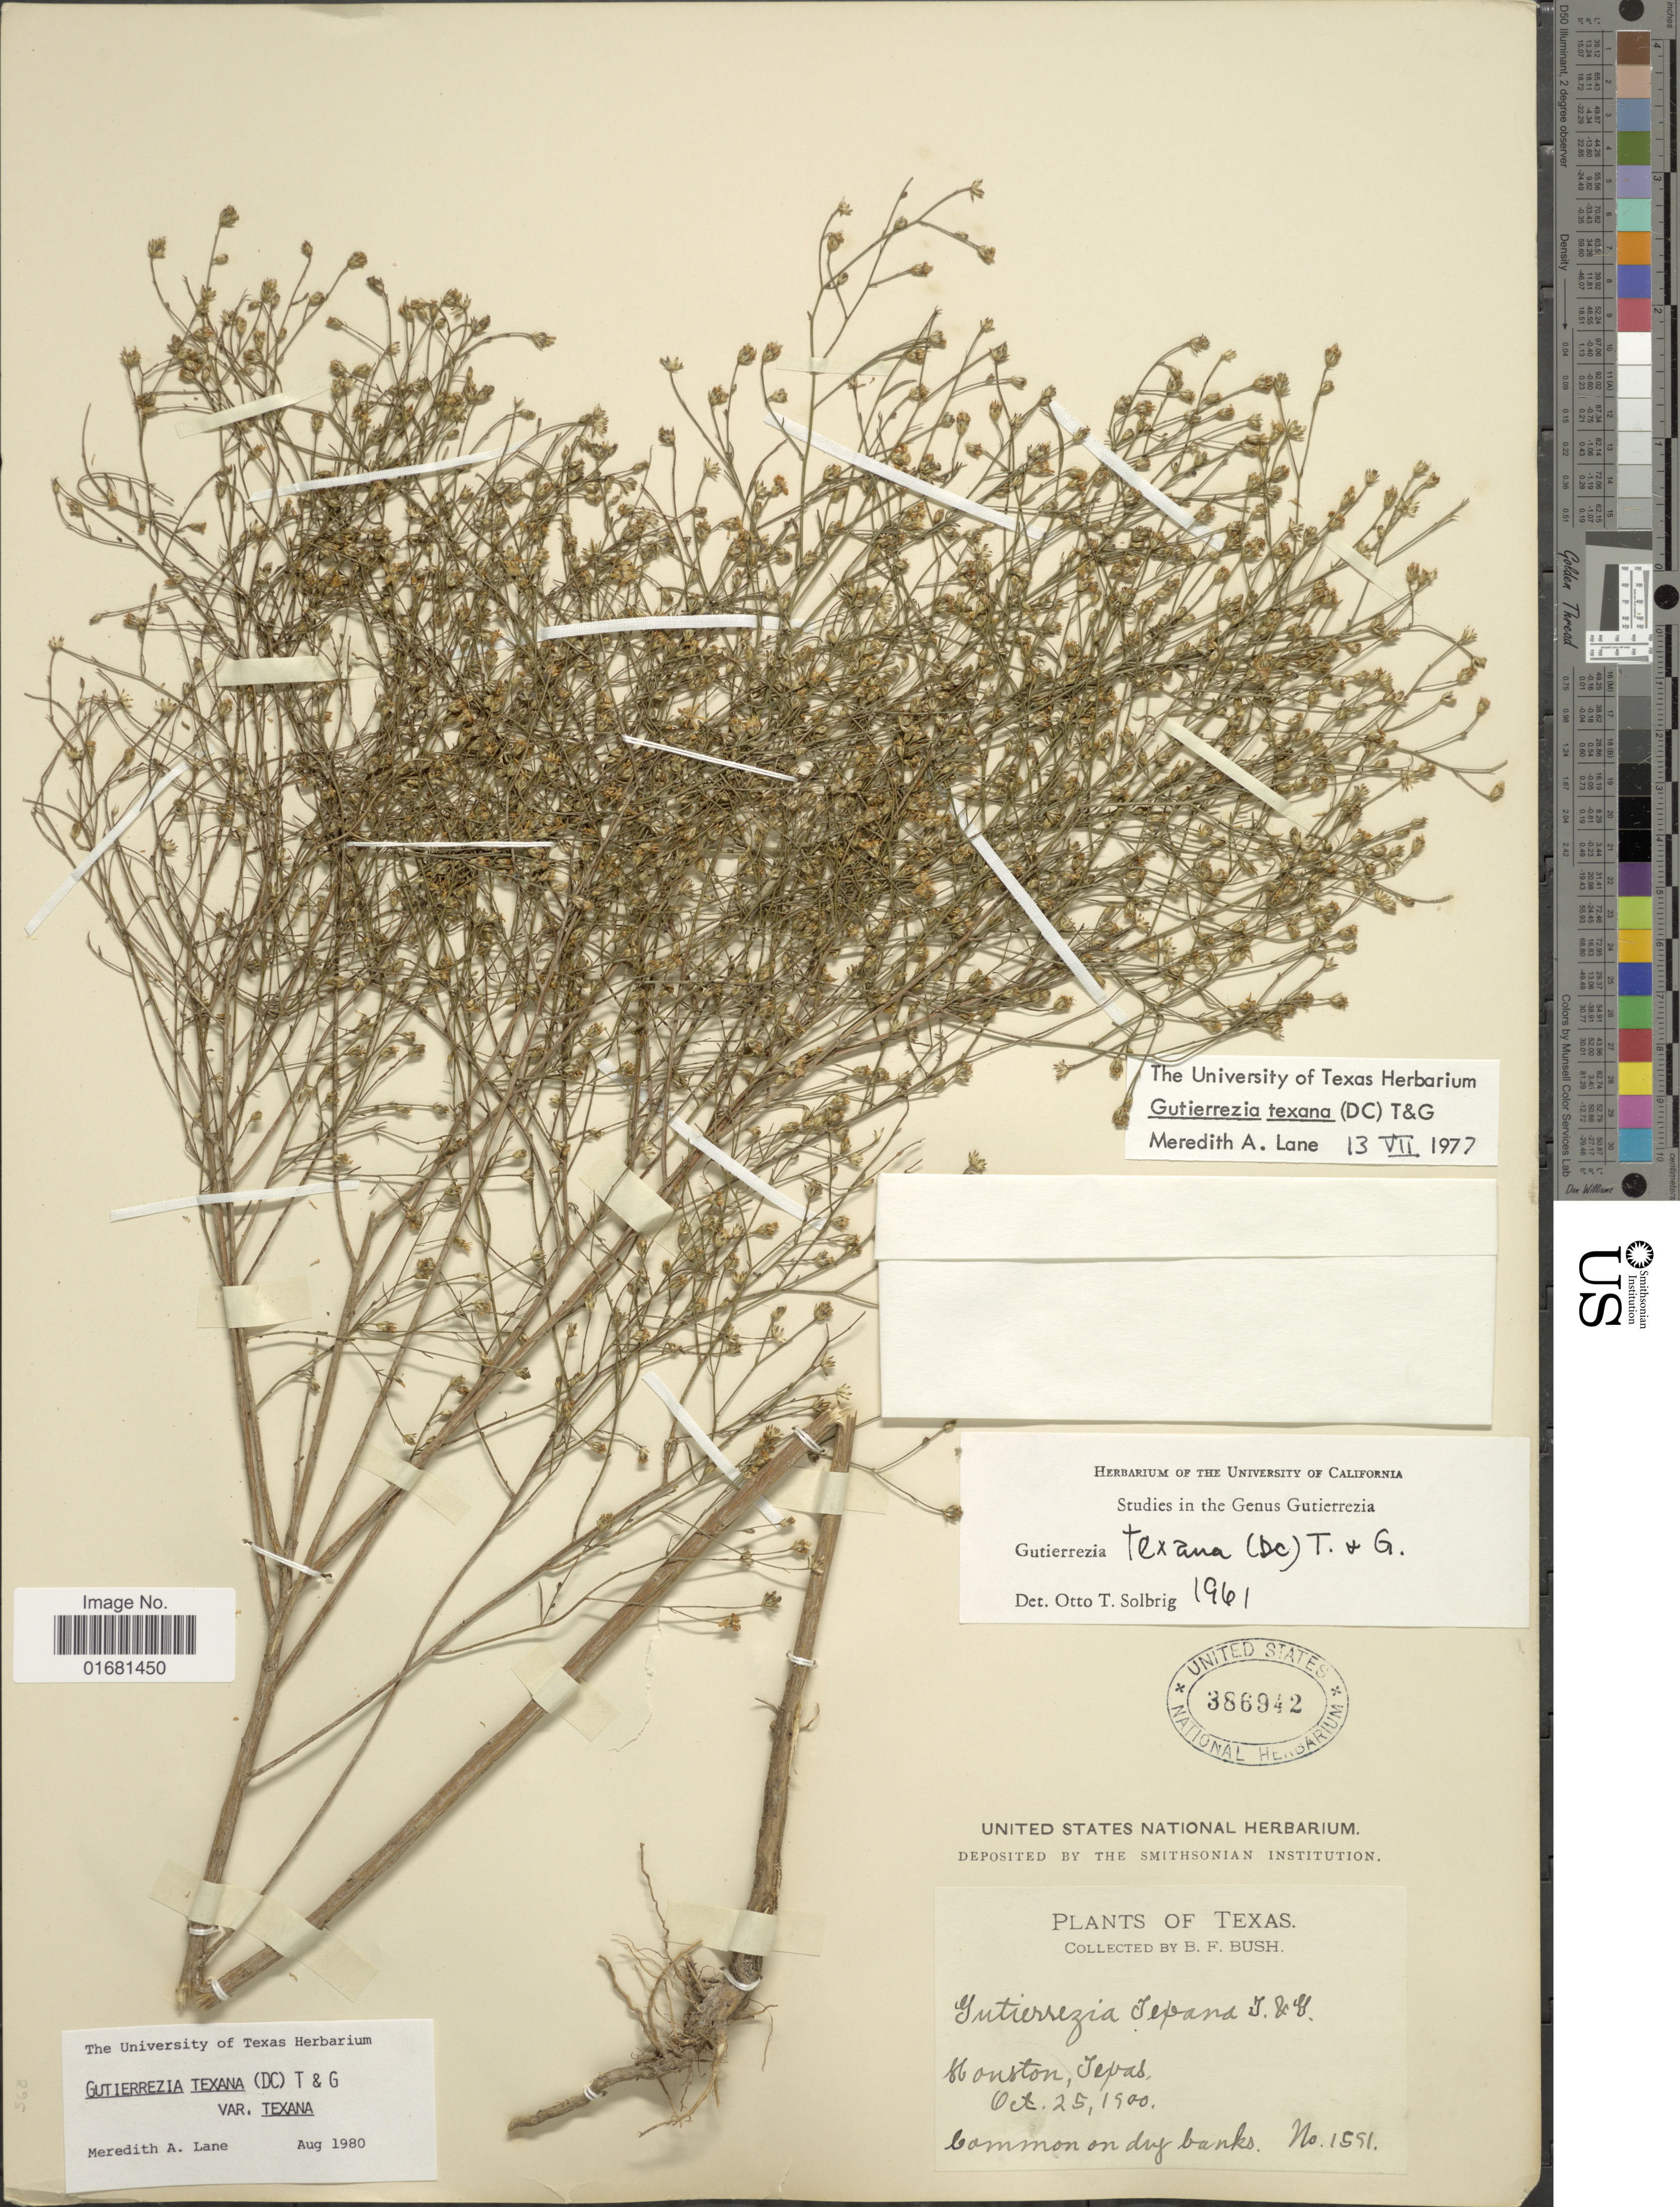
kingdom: Plantae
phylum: Tracheophyta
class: Magnoliopsida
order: Asterales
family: Asteraceae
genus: Gutierrezia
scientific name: Gutierrezia texana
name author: (DC.) Torr. & A. Gray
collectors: B. F. Bush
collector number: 1591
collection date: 1900-10-25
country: United States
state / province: Texas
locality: Houston, Texas, Common on dry banks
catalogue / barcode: US 386942